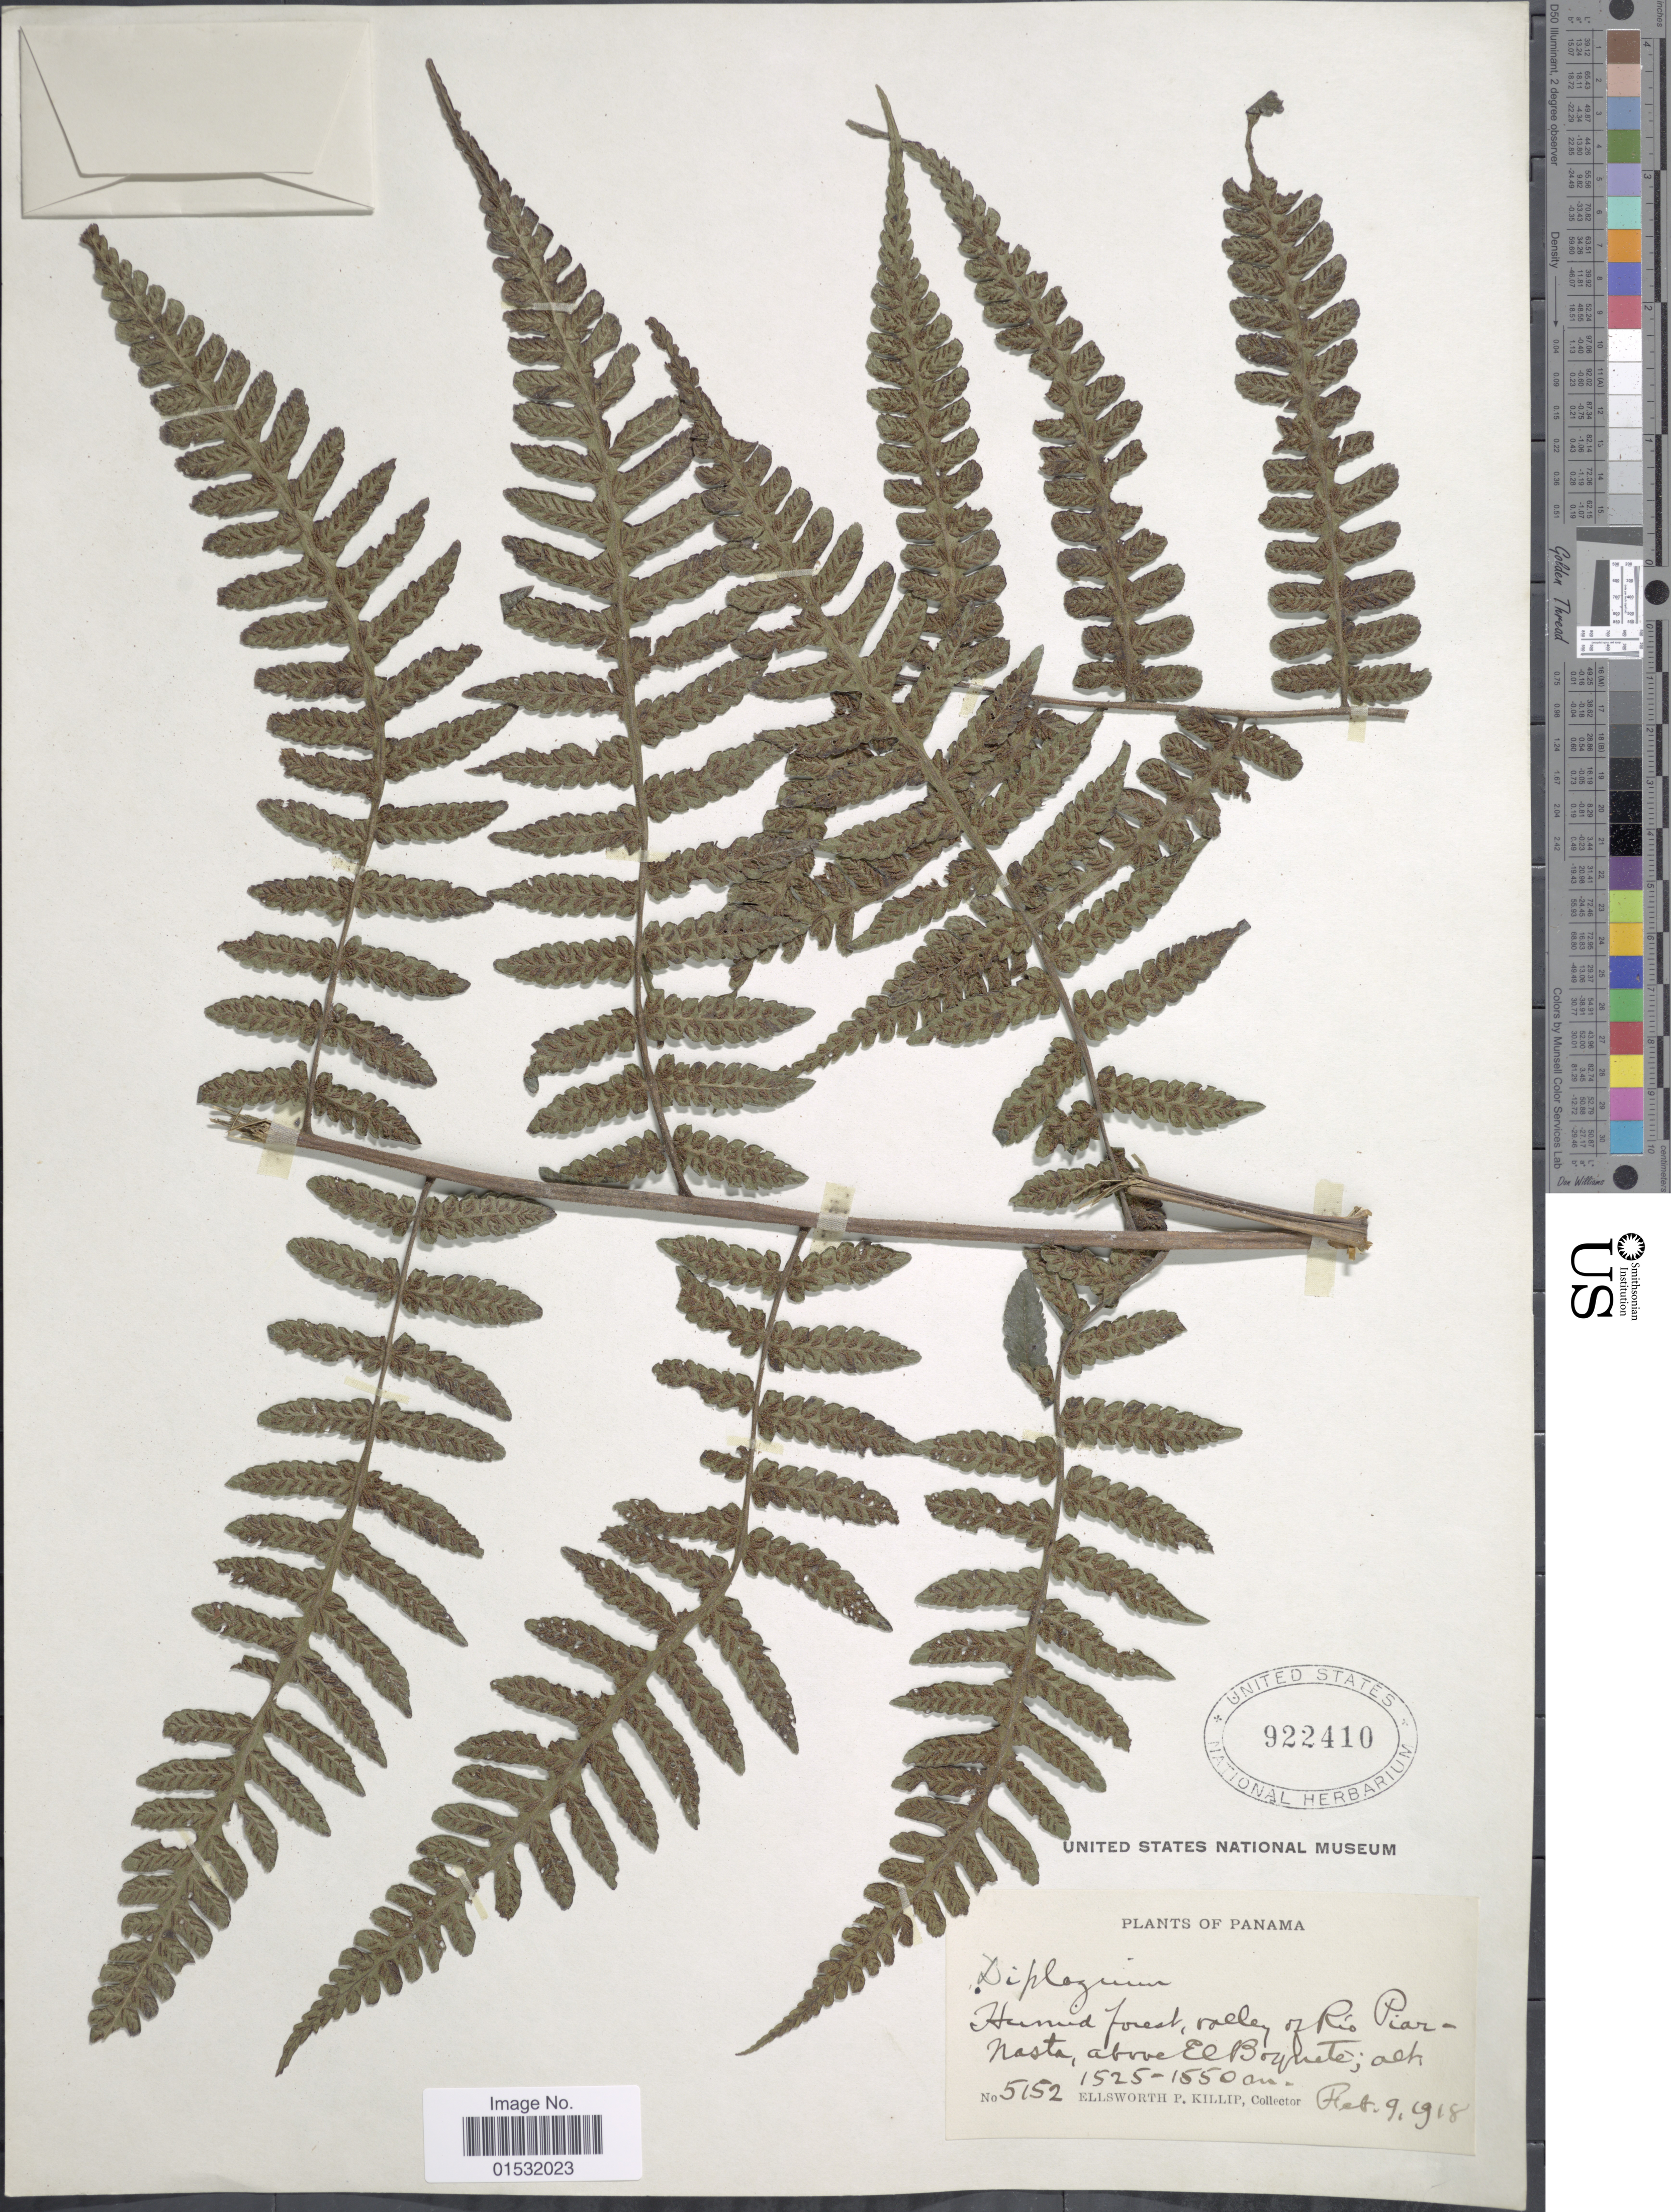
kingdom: Plantae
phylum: Tracheophyta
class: Polypodiopsida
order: Polypodiales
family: Athyriaceae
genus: Diplazium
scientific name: Diplazium subobtusum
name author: Rosenst.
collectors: E. P. Killip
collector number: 5152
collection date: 1918-02-09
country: Panama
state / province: Chiriqui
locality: Valley of Río Piarnasta, above El Boquete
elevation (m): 1525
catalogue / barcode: US 922410